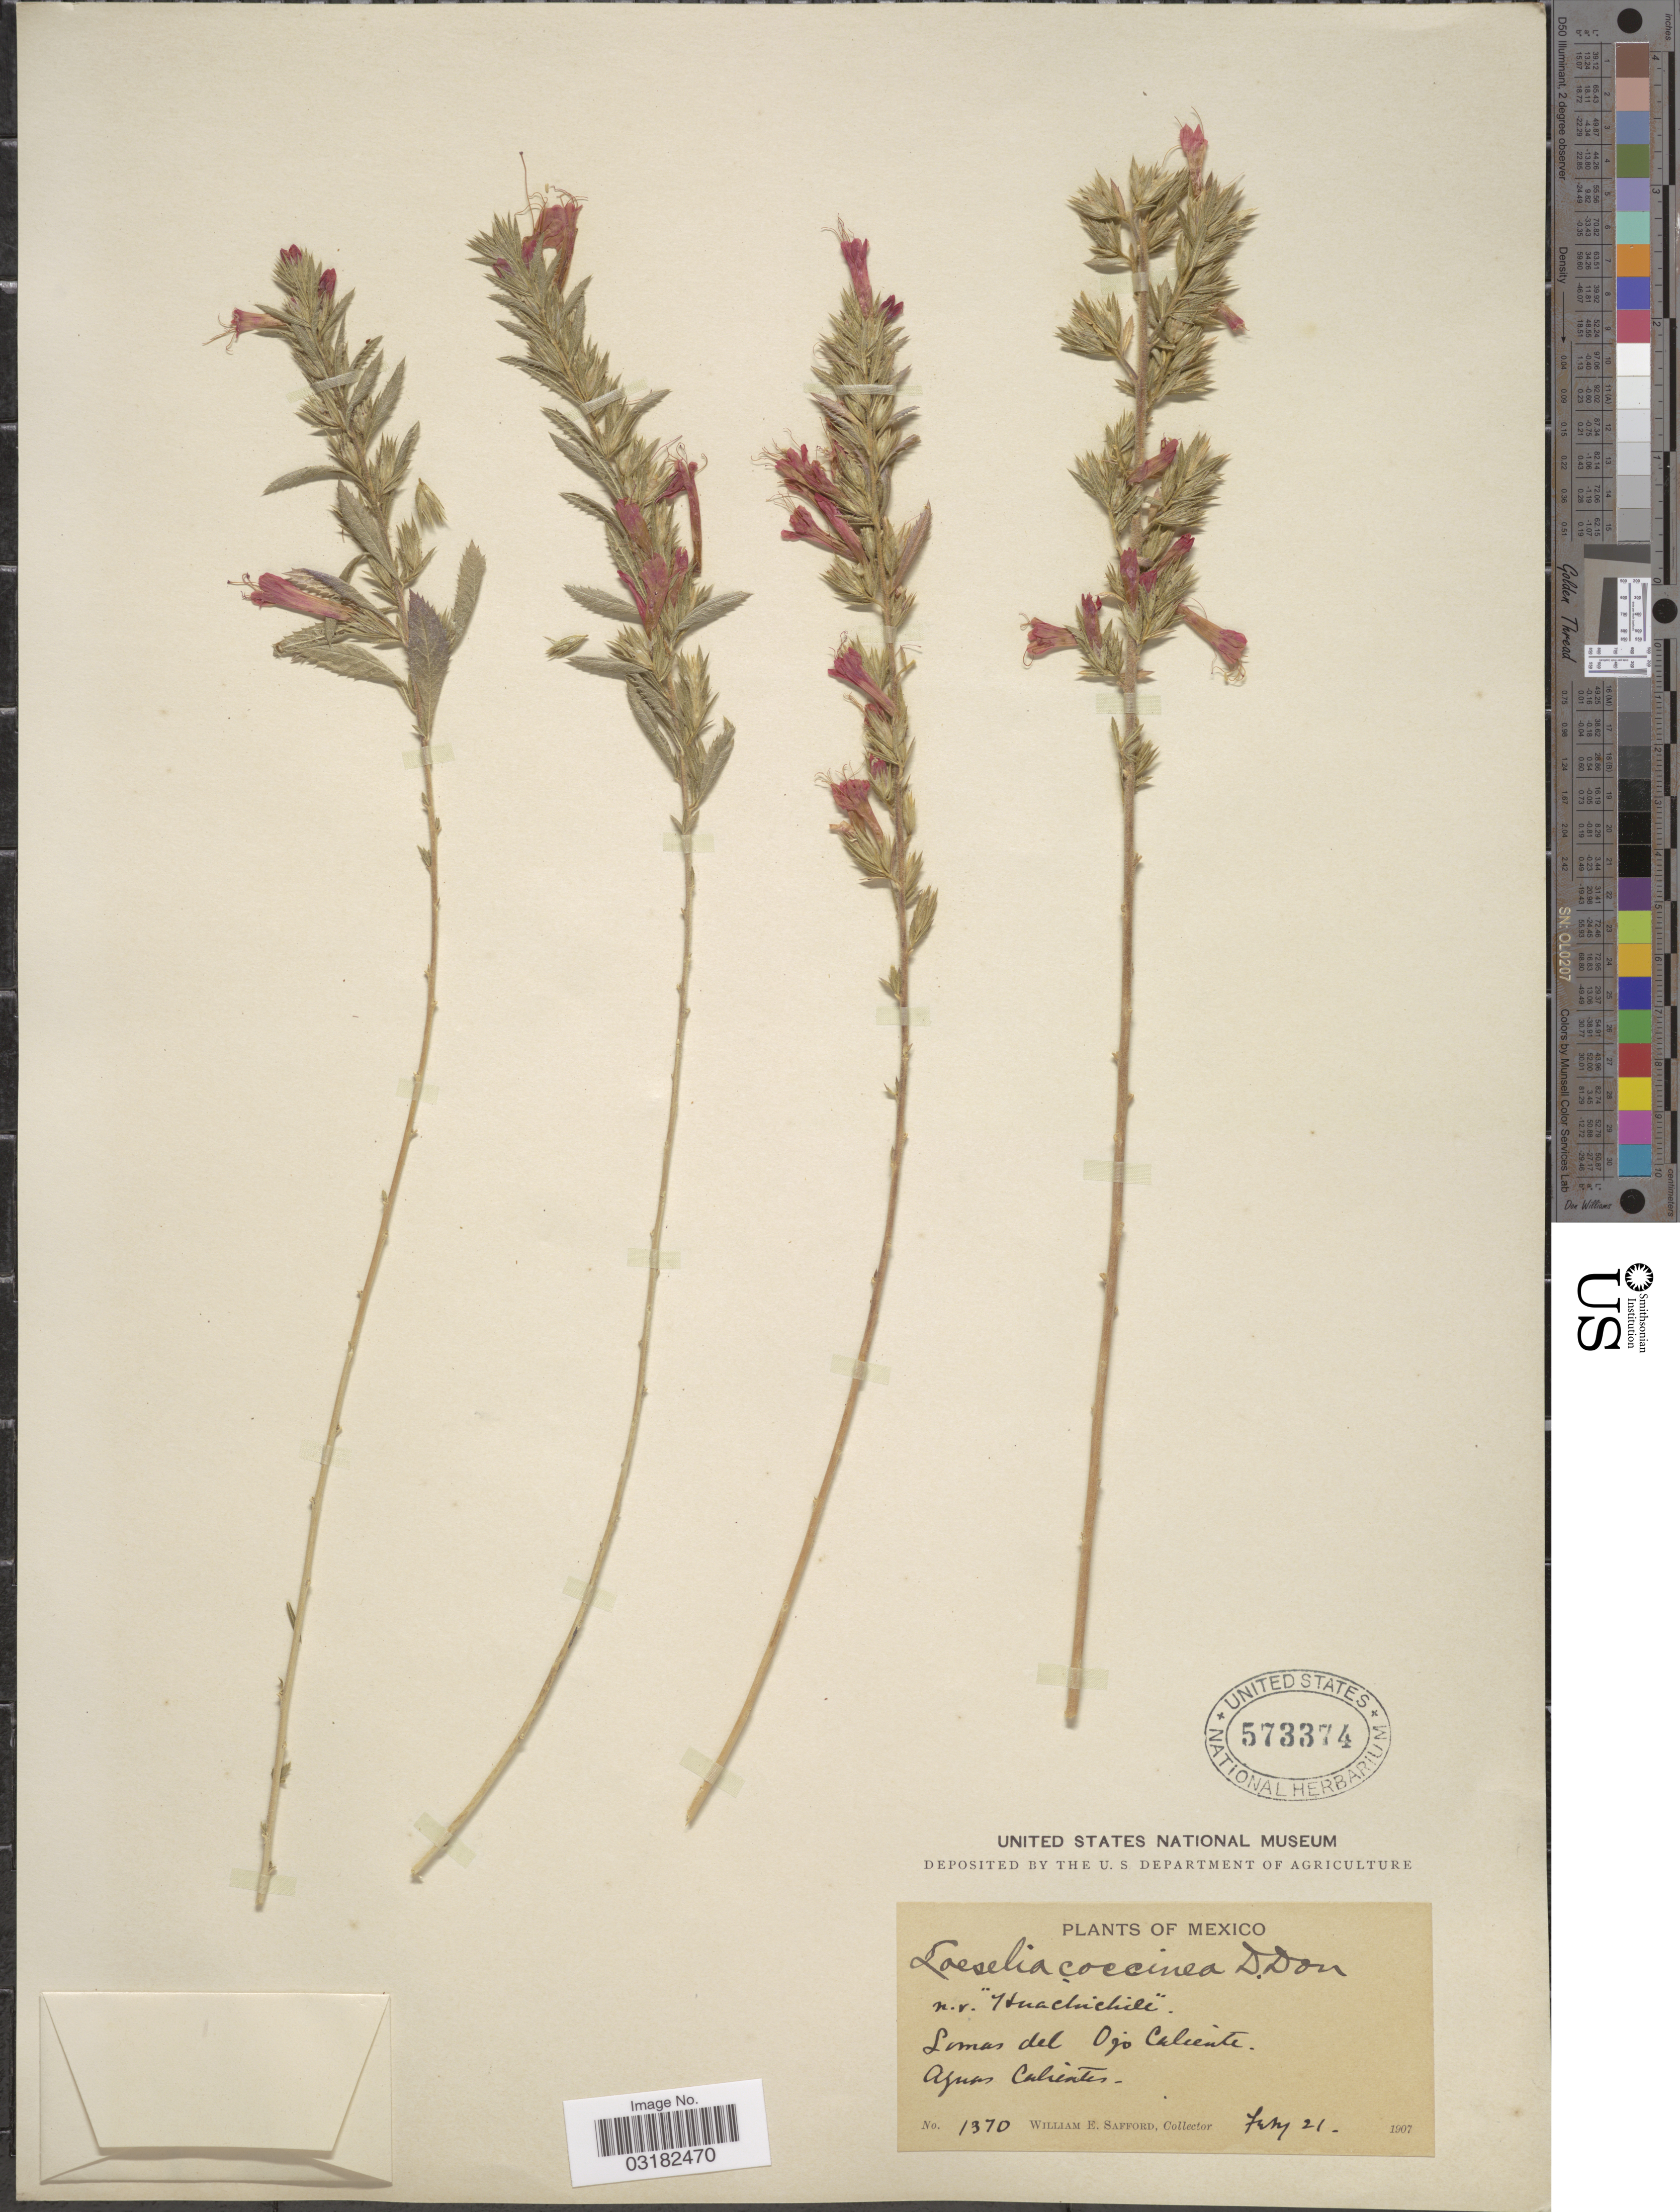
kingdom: Plantae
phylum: Tracheophyta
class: Magnoliopsida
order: Ericales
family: Polemoniaceae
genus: Loeselia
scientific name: Loeselia mexicana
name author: (Lam.) Brand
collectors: W. E. Safford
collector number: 1370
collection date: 1907-02-21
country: Mexico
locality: Lomas del Ojo Caliente. Aguas Calientes.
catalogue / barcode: US 573374